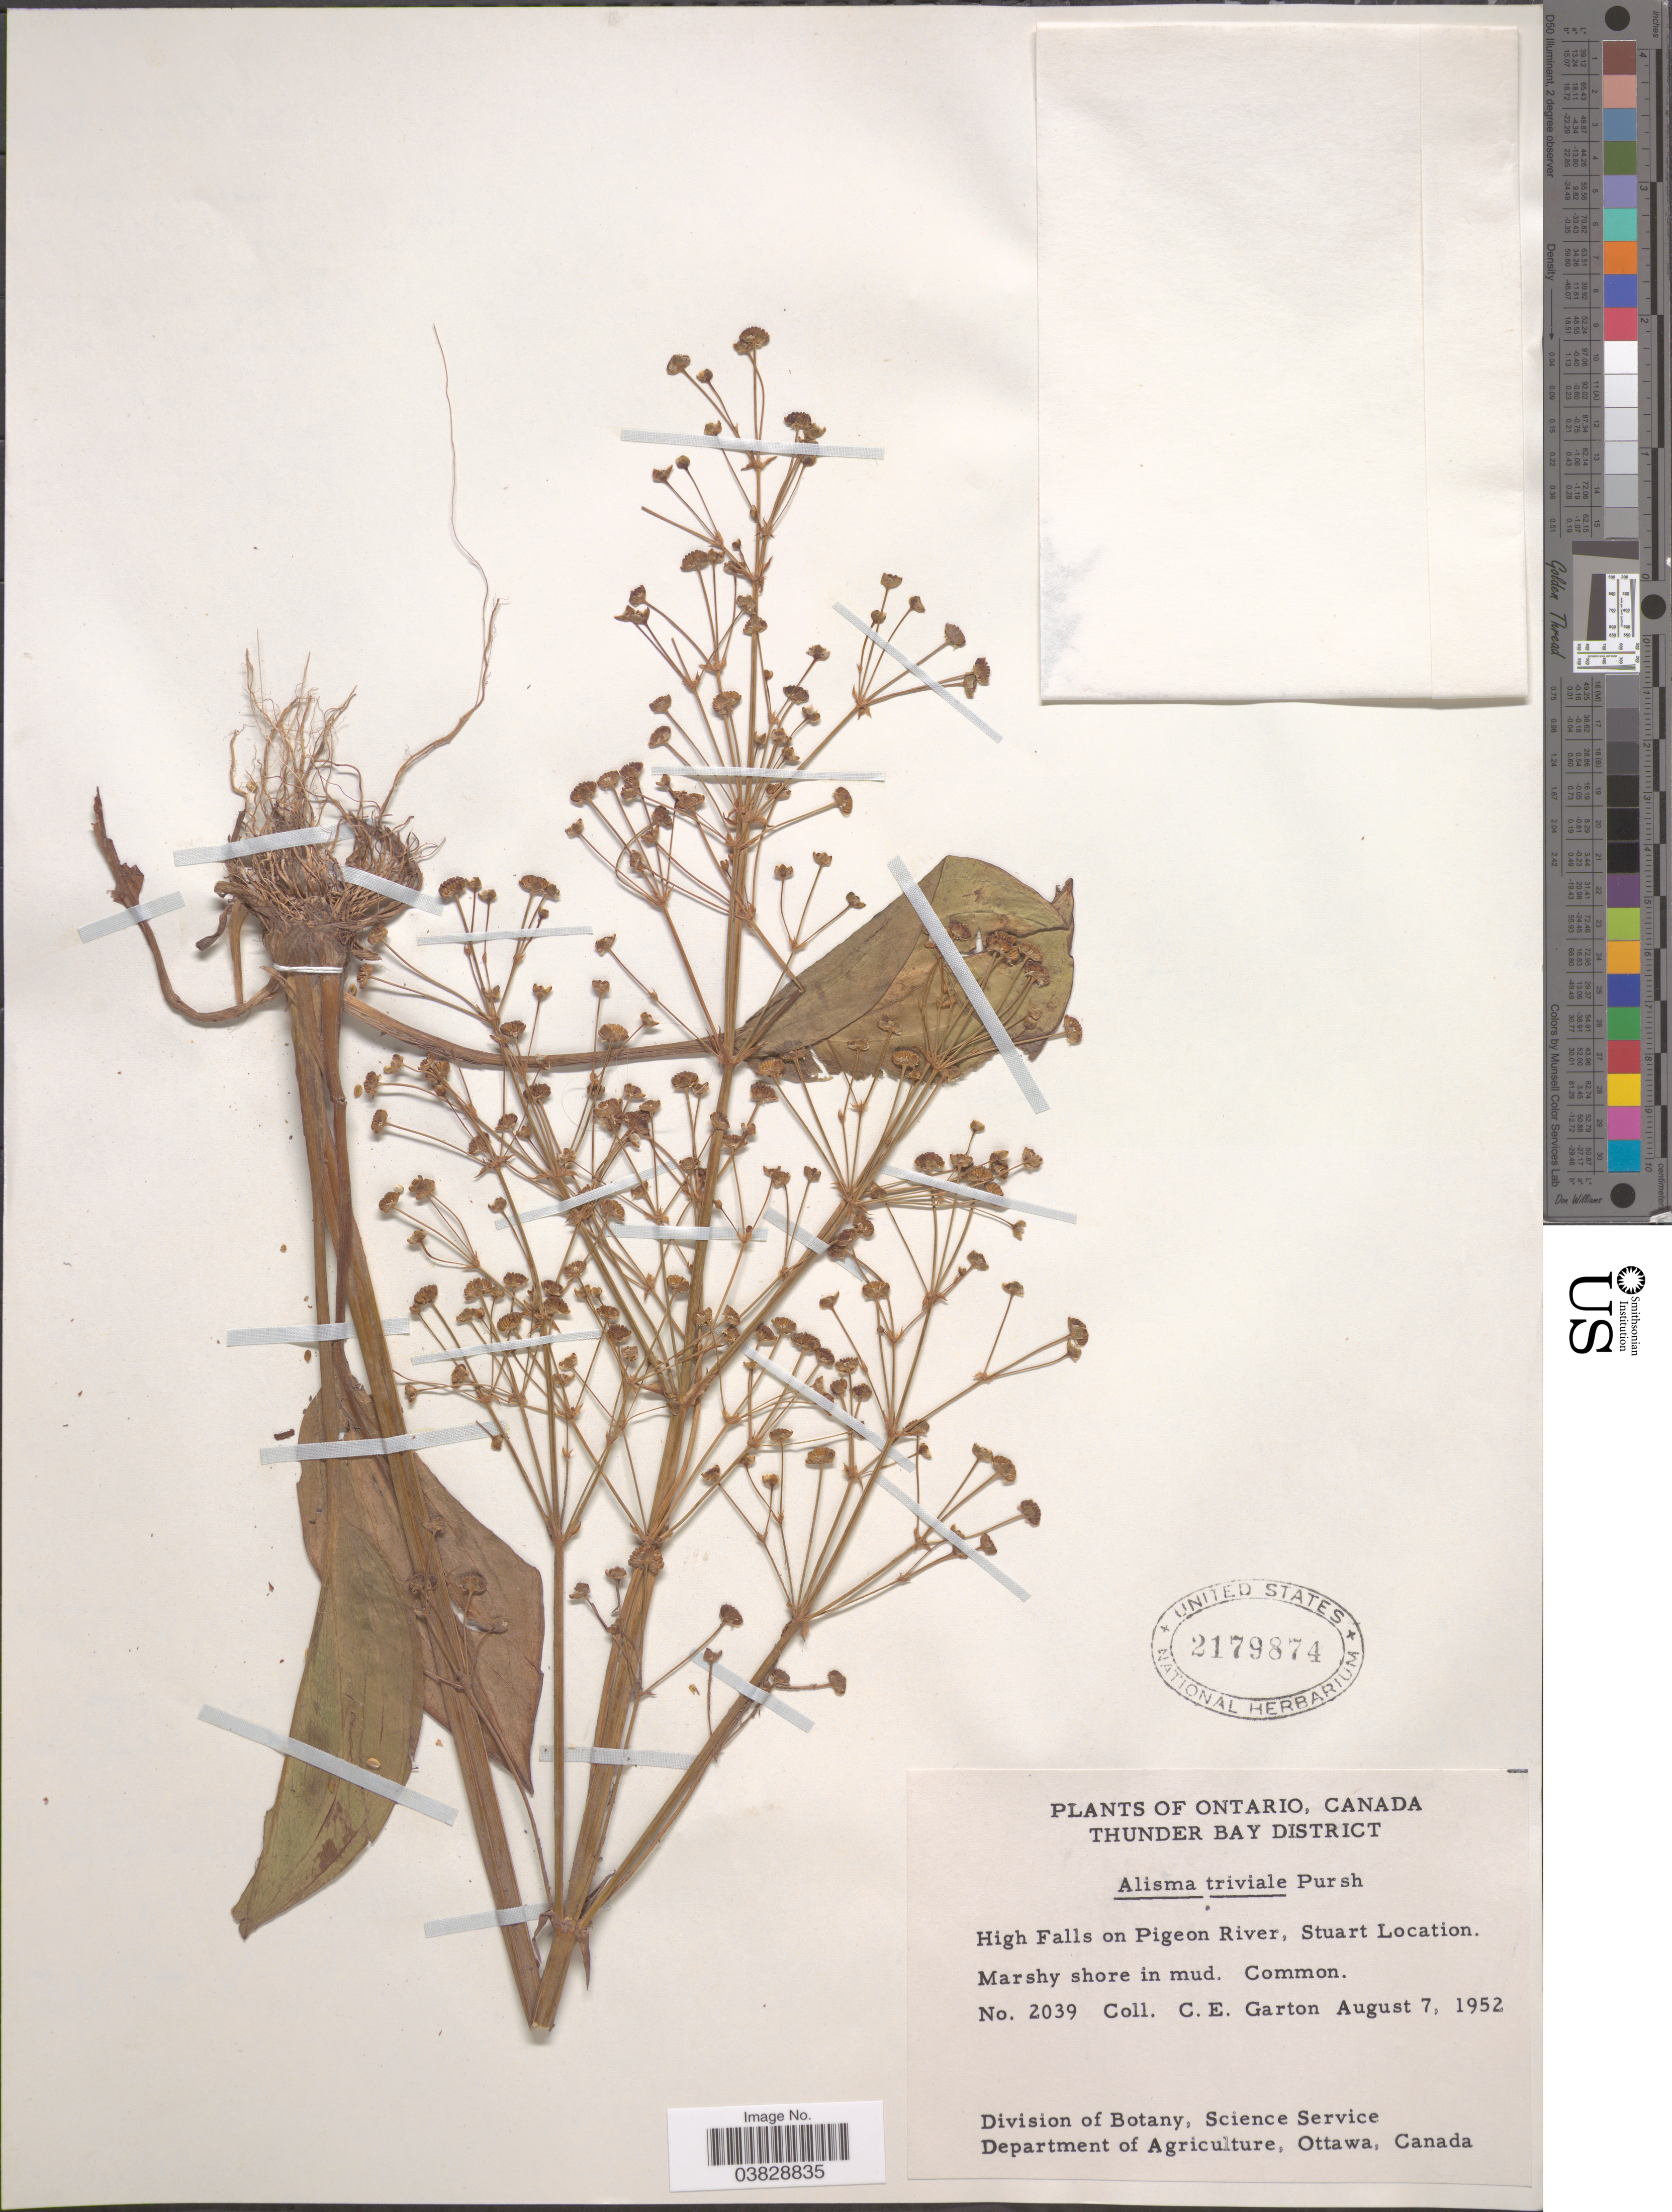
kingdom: Plantae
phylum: Tracheophyta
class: Liliopsida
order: Alismatales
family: Alismataceae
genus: Alisma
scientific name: Alisma plantago-aquatica var. americanum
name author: L.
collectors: C. E. Garton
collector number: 2039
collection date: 1952-08-07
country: Canada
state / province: Ontario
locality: Thunder Bay District. High Falls on Pigeon River, Stuart Location.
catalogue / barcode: US 2179874